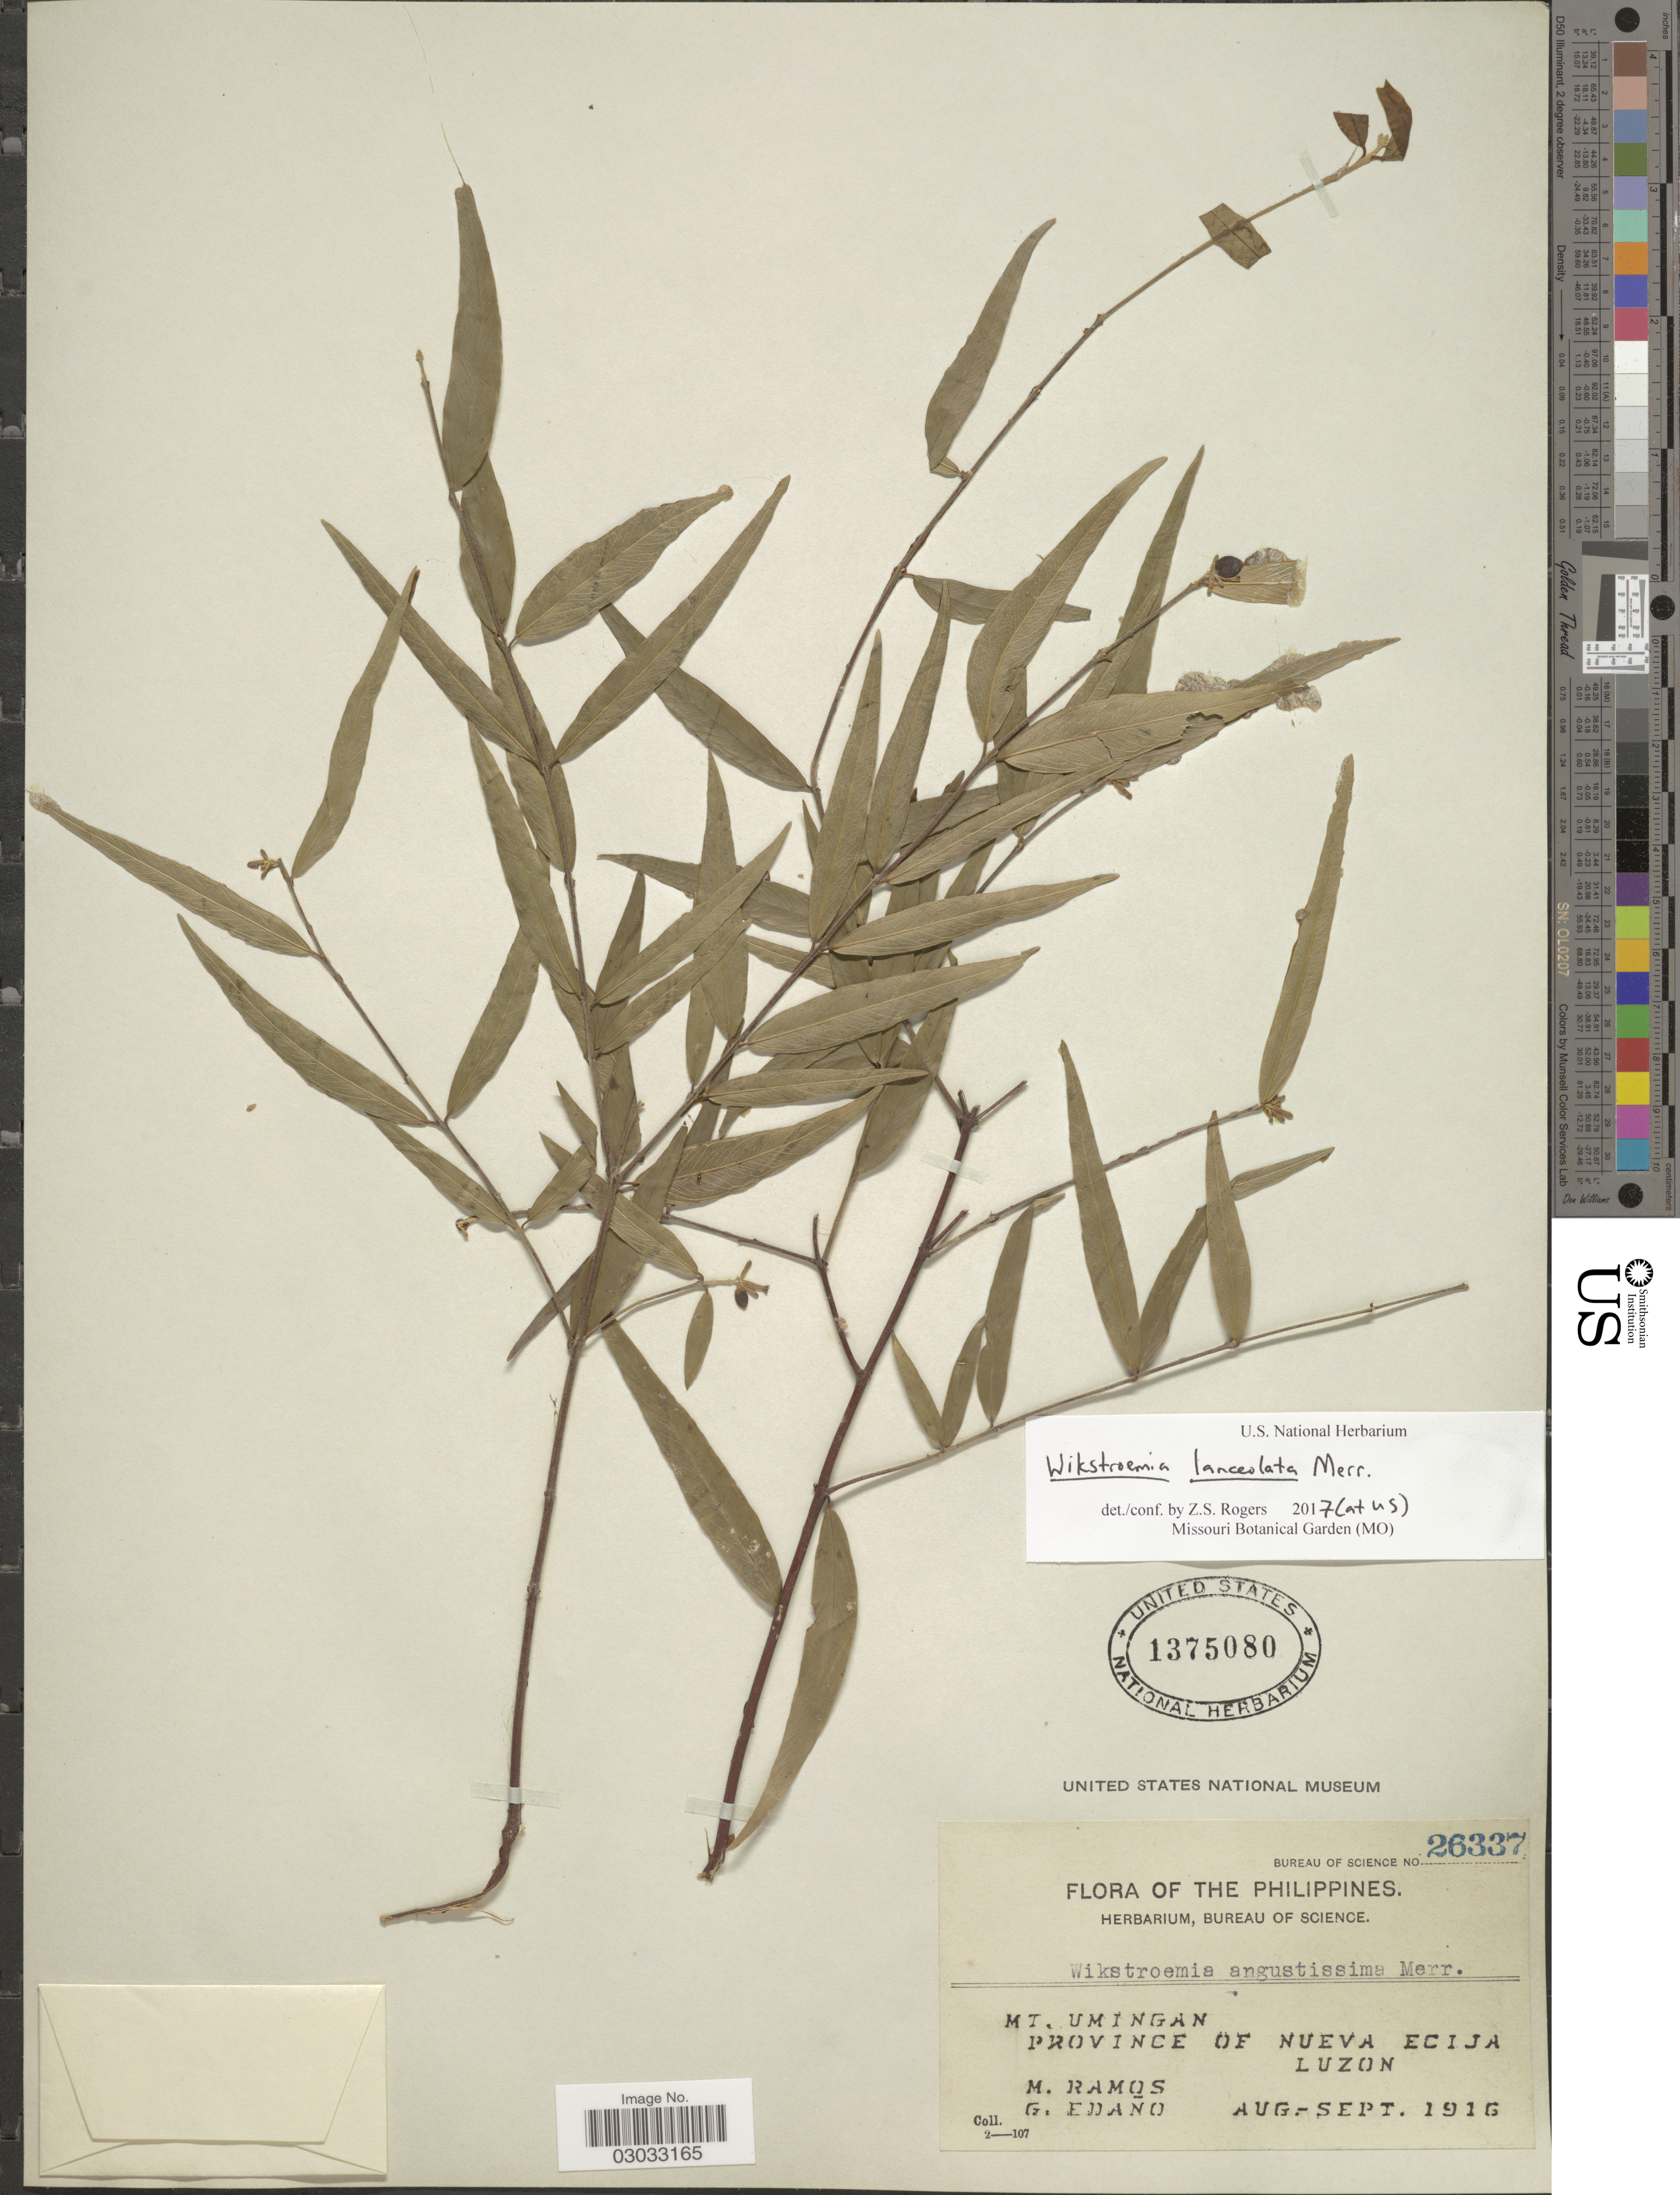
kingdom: Plantae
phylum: Tracheophyta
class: Magnoliopsida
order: Malvales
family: Thymelaeaceae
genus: Wikstroemia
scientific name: Wikstroemia lanceolata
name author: Merr.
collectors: M. Ramos & G. Edaño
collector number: Bureau of Science 26337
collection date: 1916-08/1916-09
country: Philippines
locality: Mt. Umingan, Province of Nueva Ecija, Luzon.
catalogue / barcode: US 1375080